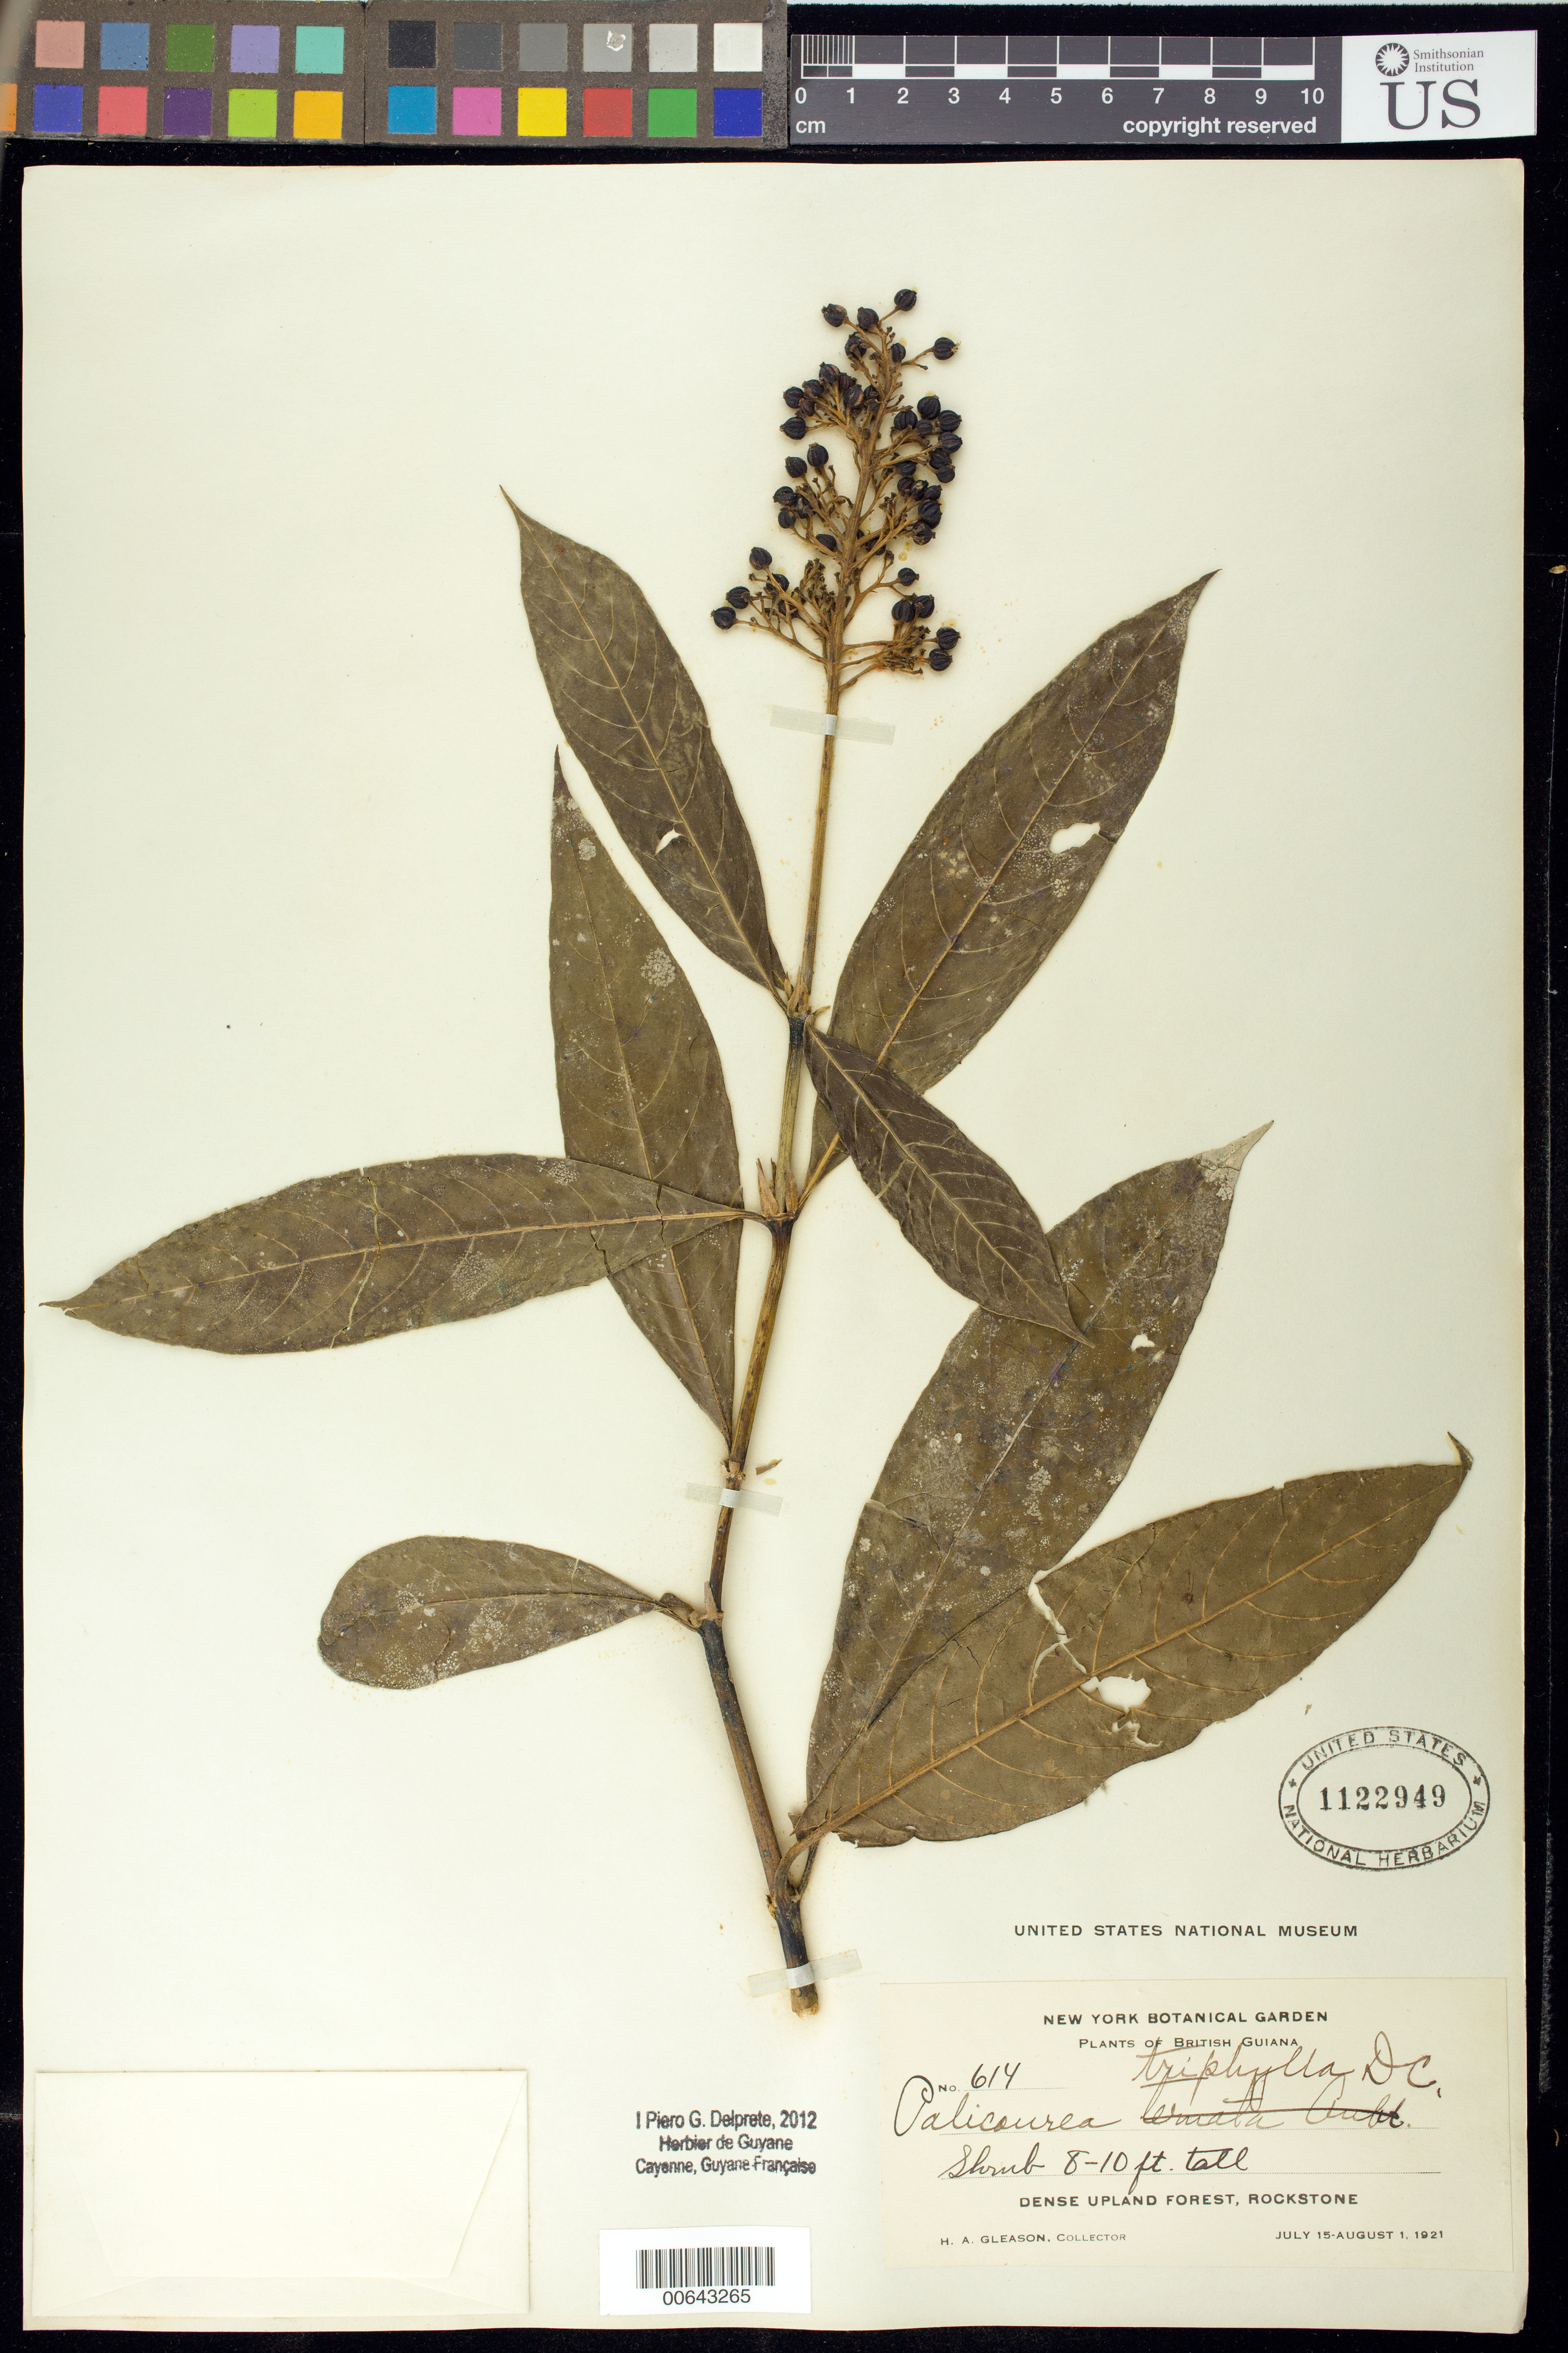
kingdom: Plantae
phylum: Tracheophyta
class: Magnoliopsida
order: Gentianales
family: Rubiaceae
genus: Palicourea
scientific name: Palicourea triphylla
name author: DC.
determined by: Delprete, P. G., Herb. de Guyane Cay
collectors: H. A. Gleason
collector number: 614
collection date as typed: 15-Jul-21 to 1-Aug-21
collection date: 1921-07-15/1921-08-01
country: Guyana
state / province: U. Demerara-Berbice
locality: Rockstone, in and about the village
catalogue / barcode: US 1122949